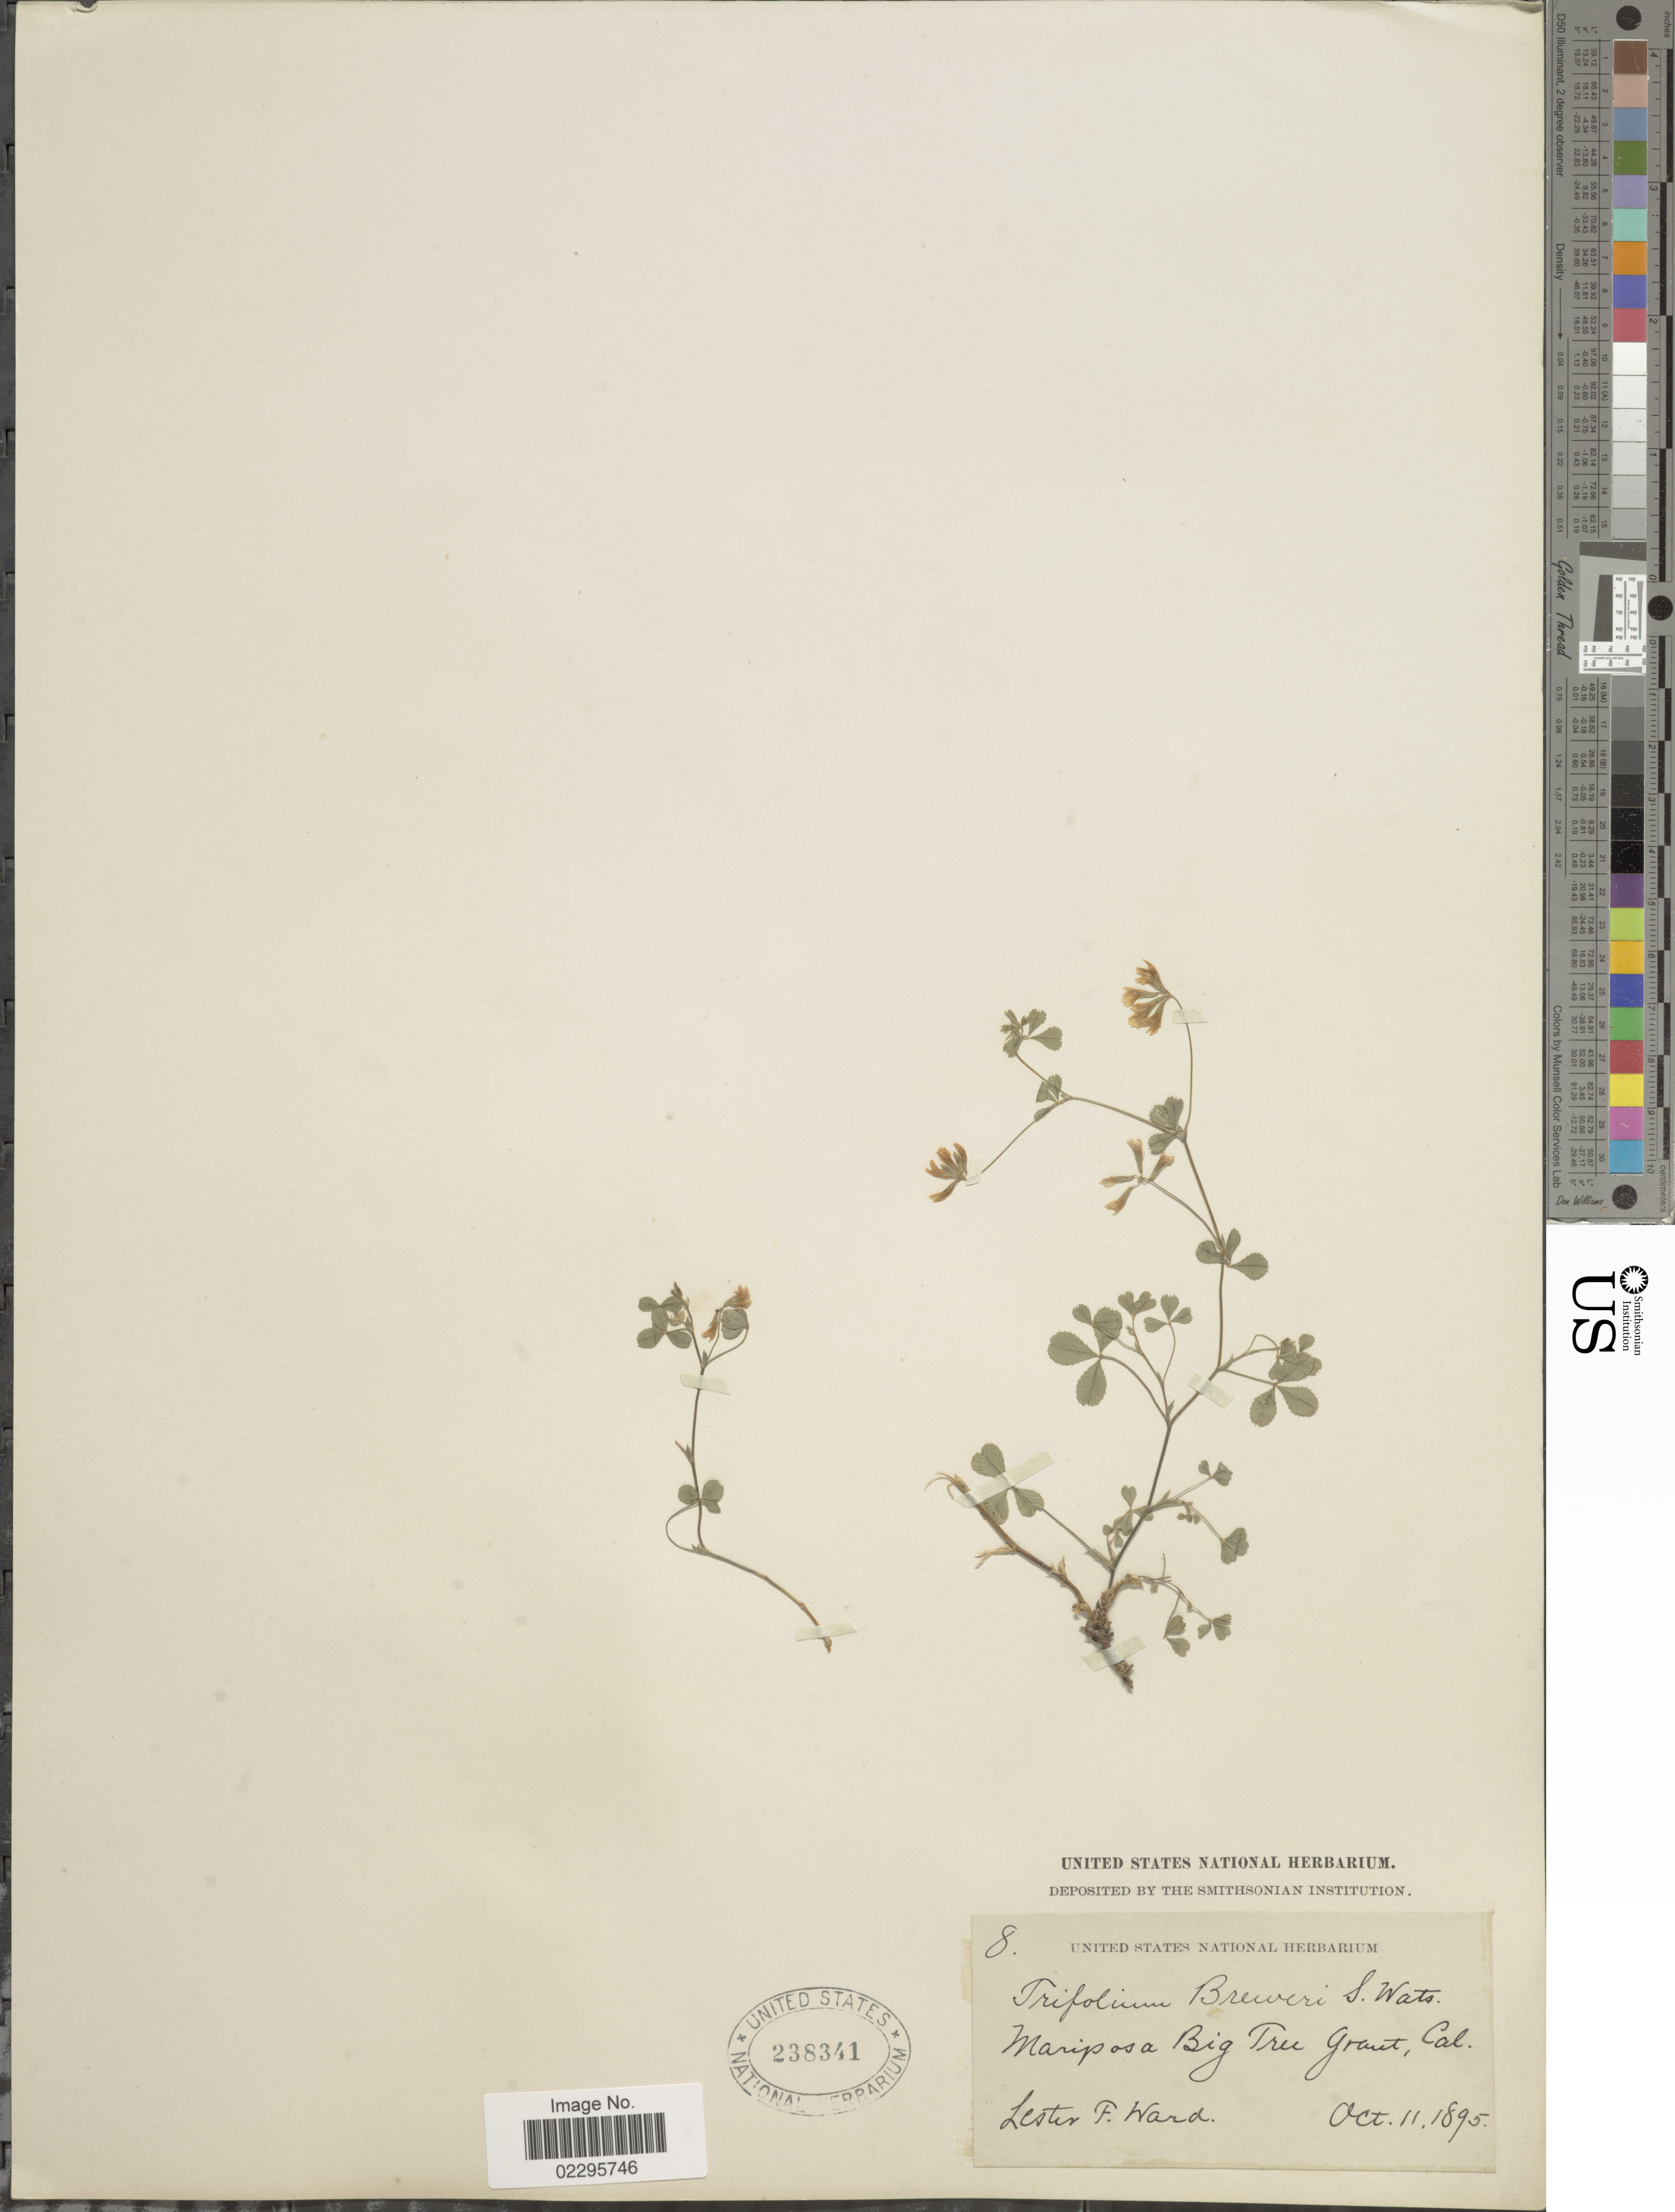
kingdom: Plantae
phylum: Tracheophyta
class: Magnoliopsida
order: Fabales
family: Fabaceae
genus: Trifolium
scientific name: Trifolium breweri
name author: S. Watson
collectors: L. F. Ward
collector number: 8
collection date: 1895-10-11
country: United States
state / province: California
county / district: Mariposa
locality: Mariposa Big Tree Grant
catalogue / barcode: US 238341